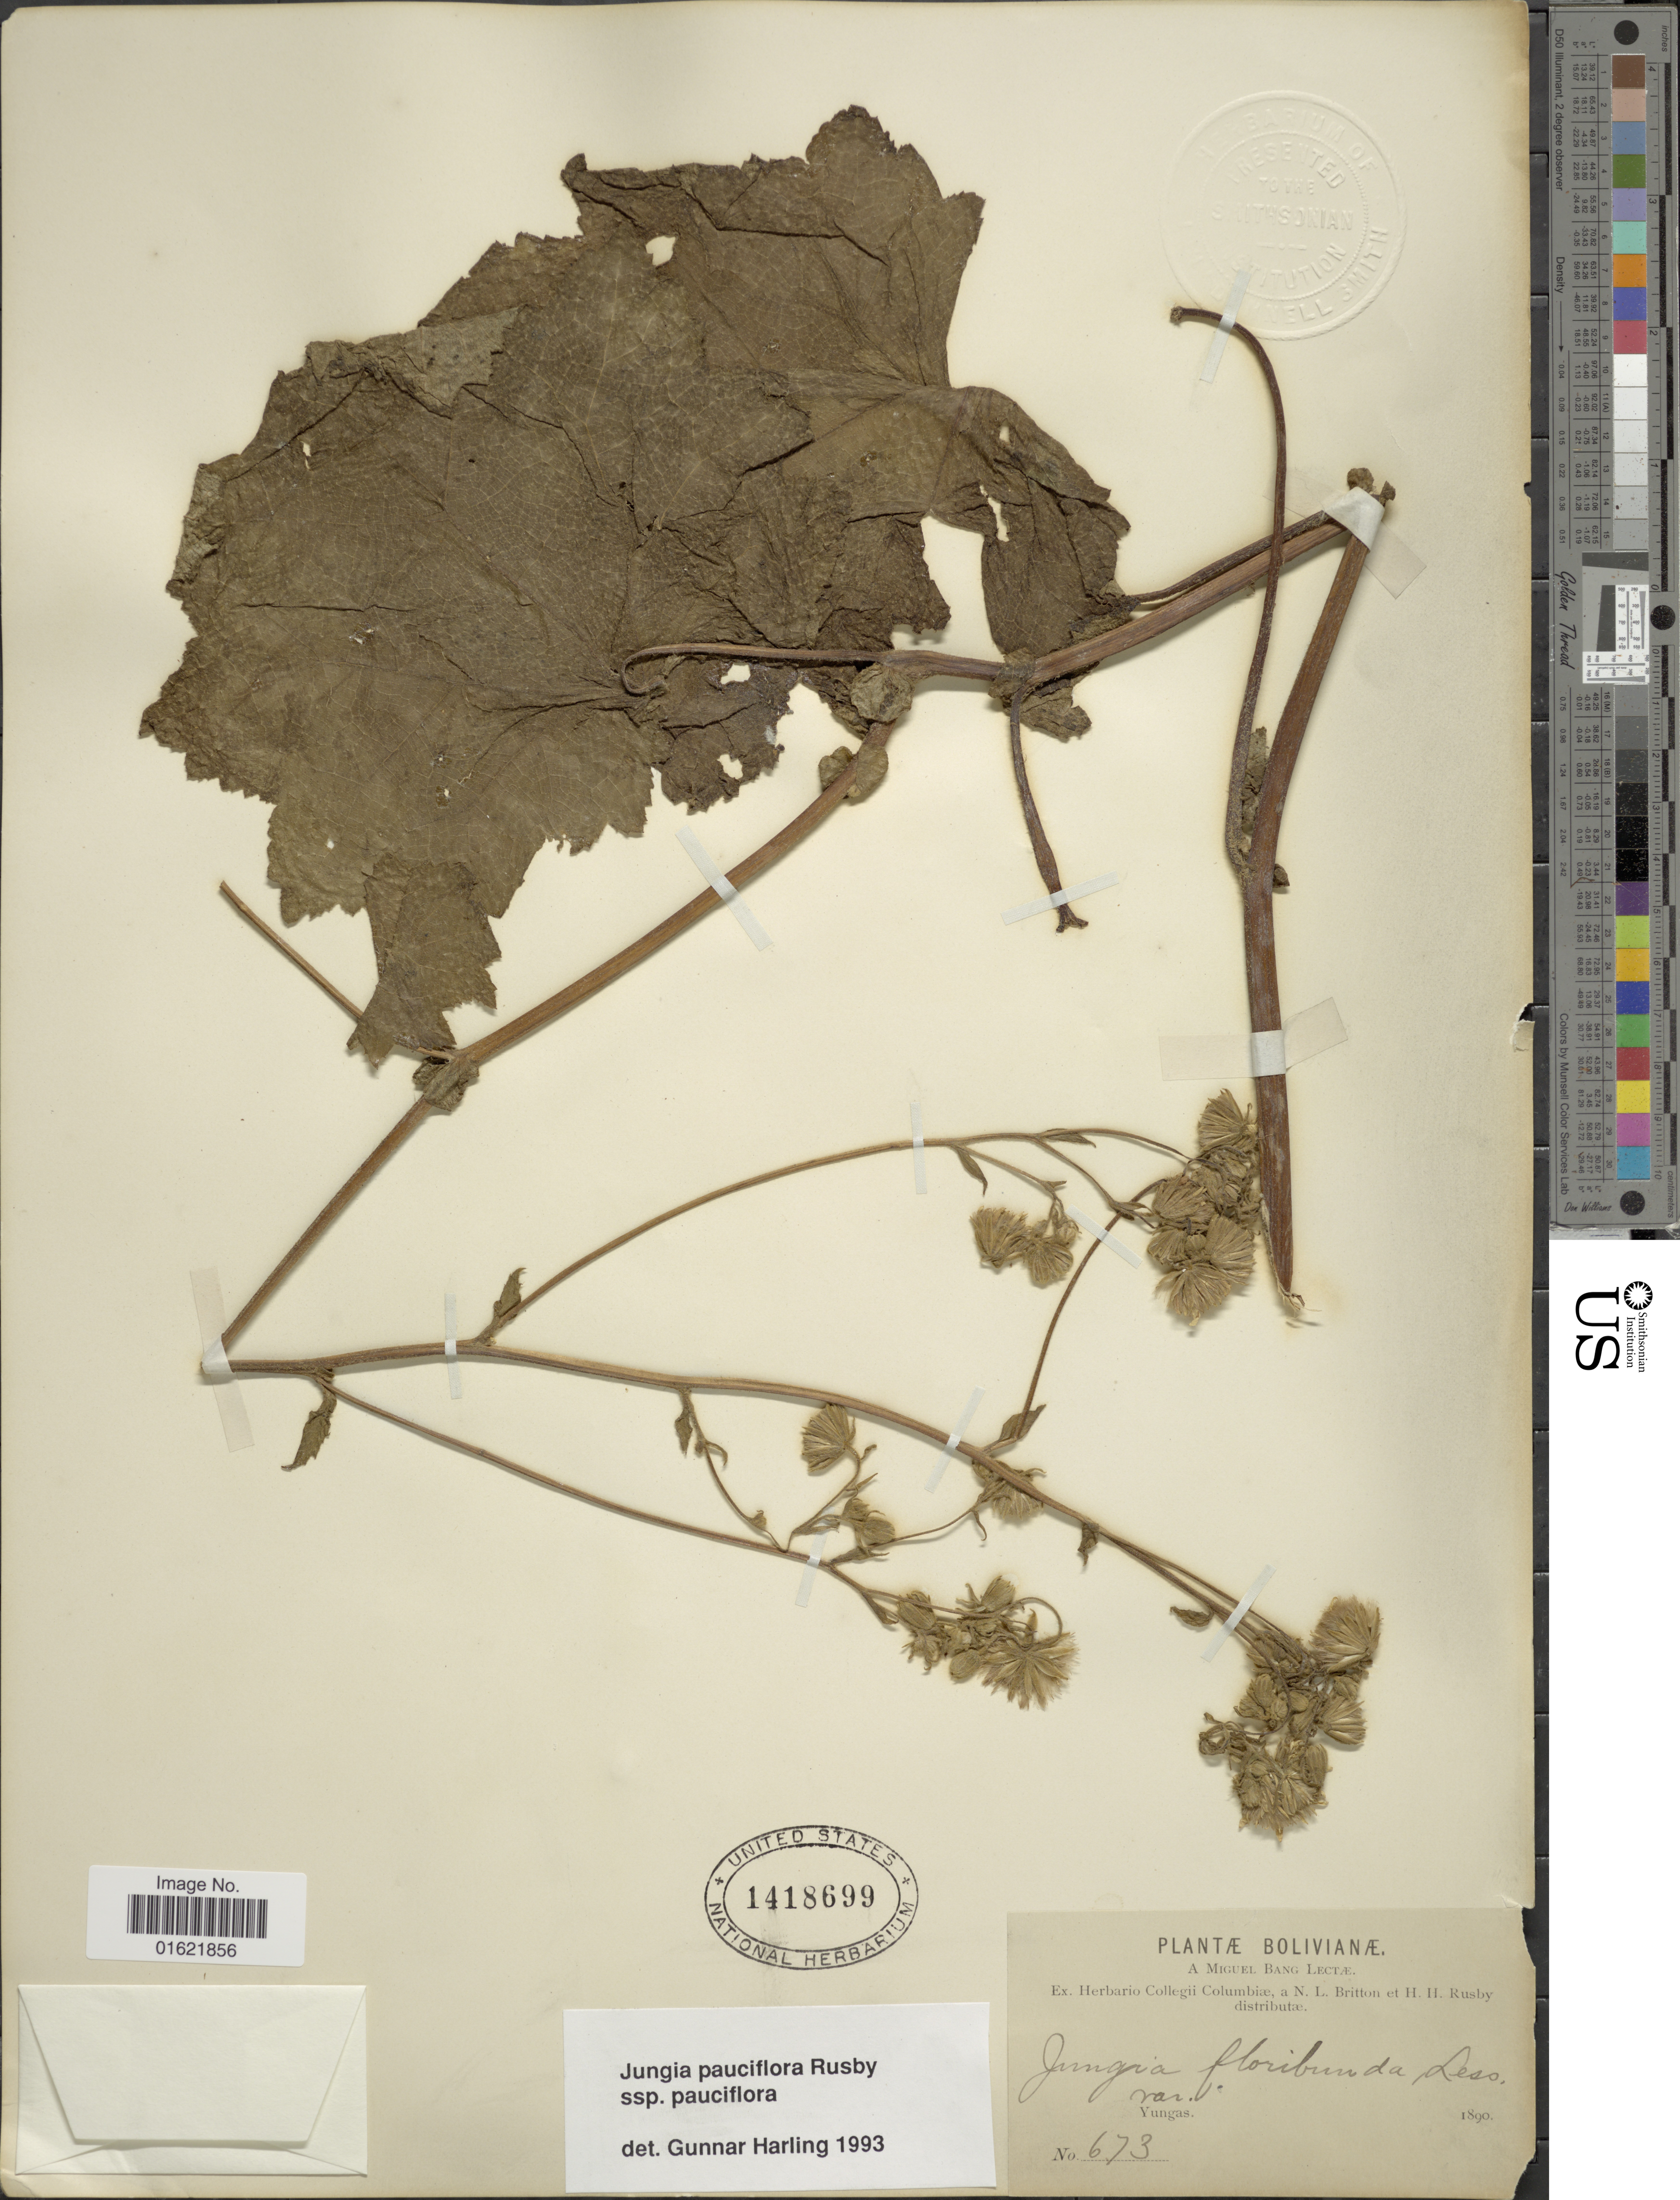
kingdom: Plantae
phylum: Tracheophyta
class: Magnoliopsida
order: Asterales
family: Asteraceae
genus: Jungia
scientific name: Jungia pauciflora subsp. pauciflora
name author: Rusby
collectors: M. Bang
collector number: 673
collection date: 1890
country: Bolivia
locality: Yungas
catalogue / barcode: US 1418699